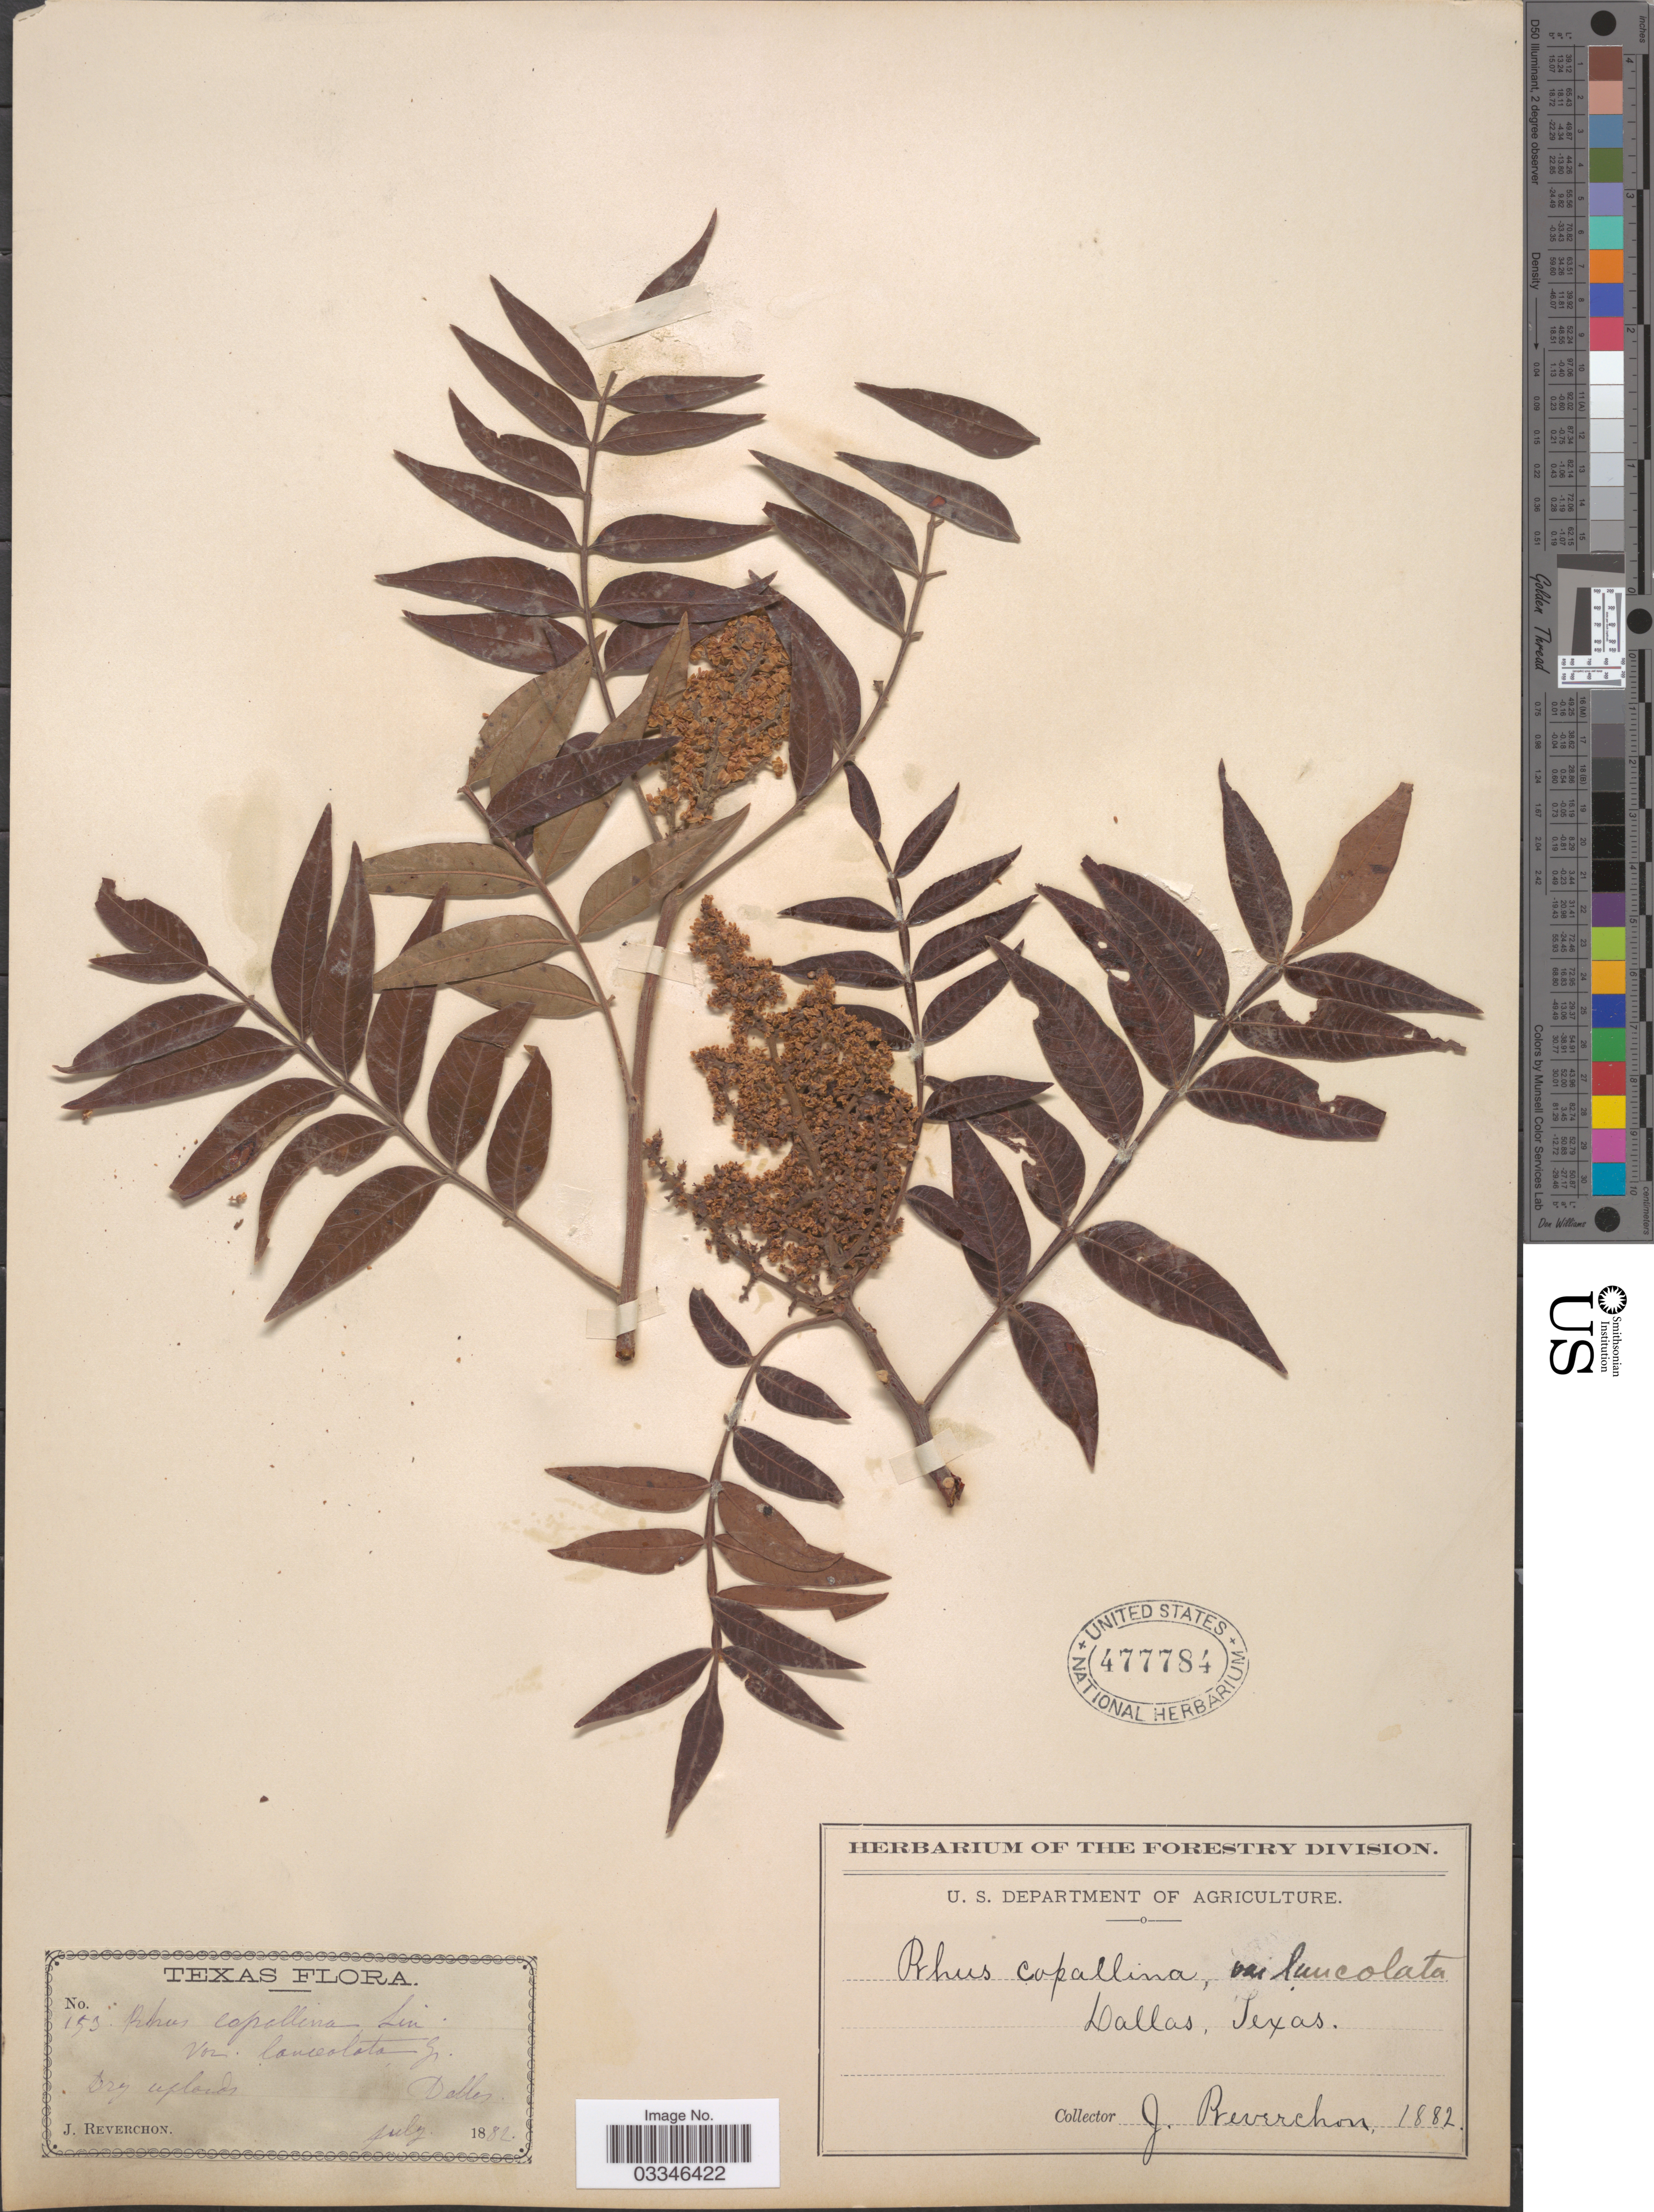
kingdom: Plantae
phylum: Tracheophyta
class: Magnoliopsida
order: Sapindales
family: Anacardiaceae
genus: Rhus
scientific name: Rhus lanceolata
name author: (A. Gray) Britton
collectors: J. Reverchon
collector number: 153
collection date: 1882-07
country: United States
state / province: Texas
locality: Dallas.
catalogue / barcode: US 477784